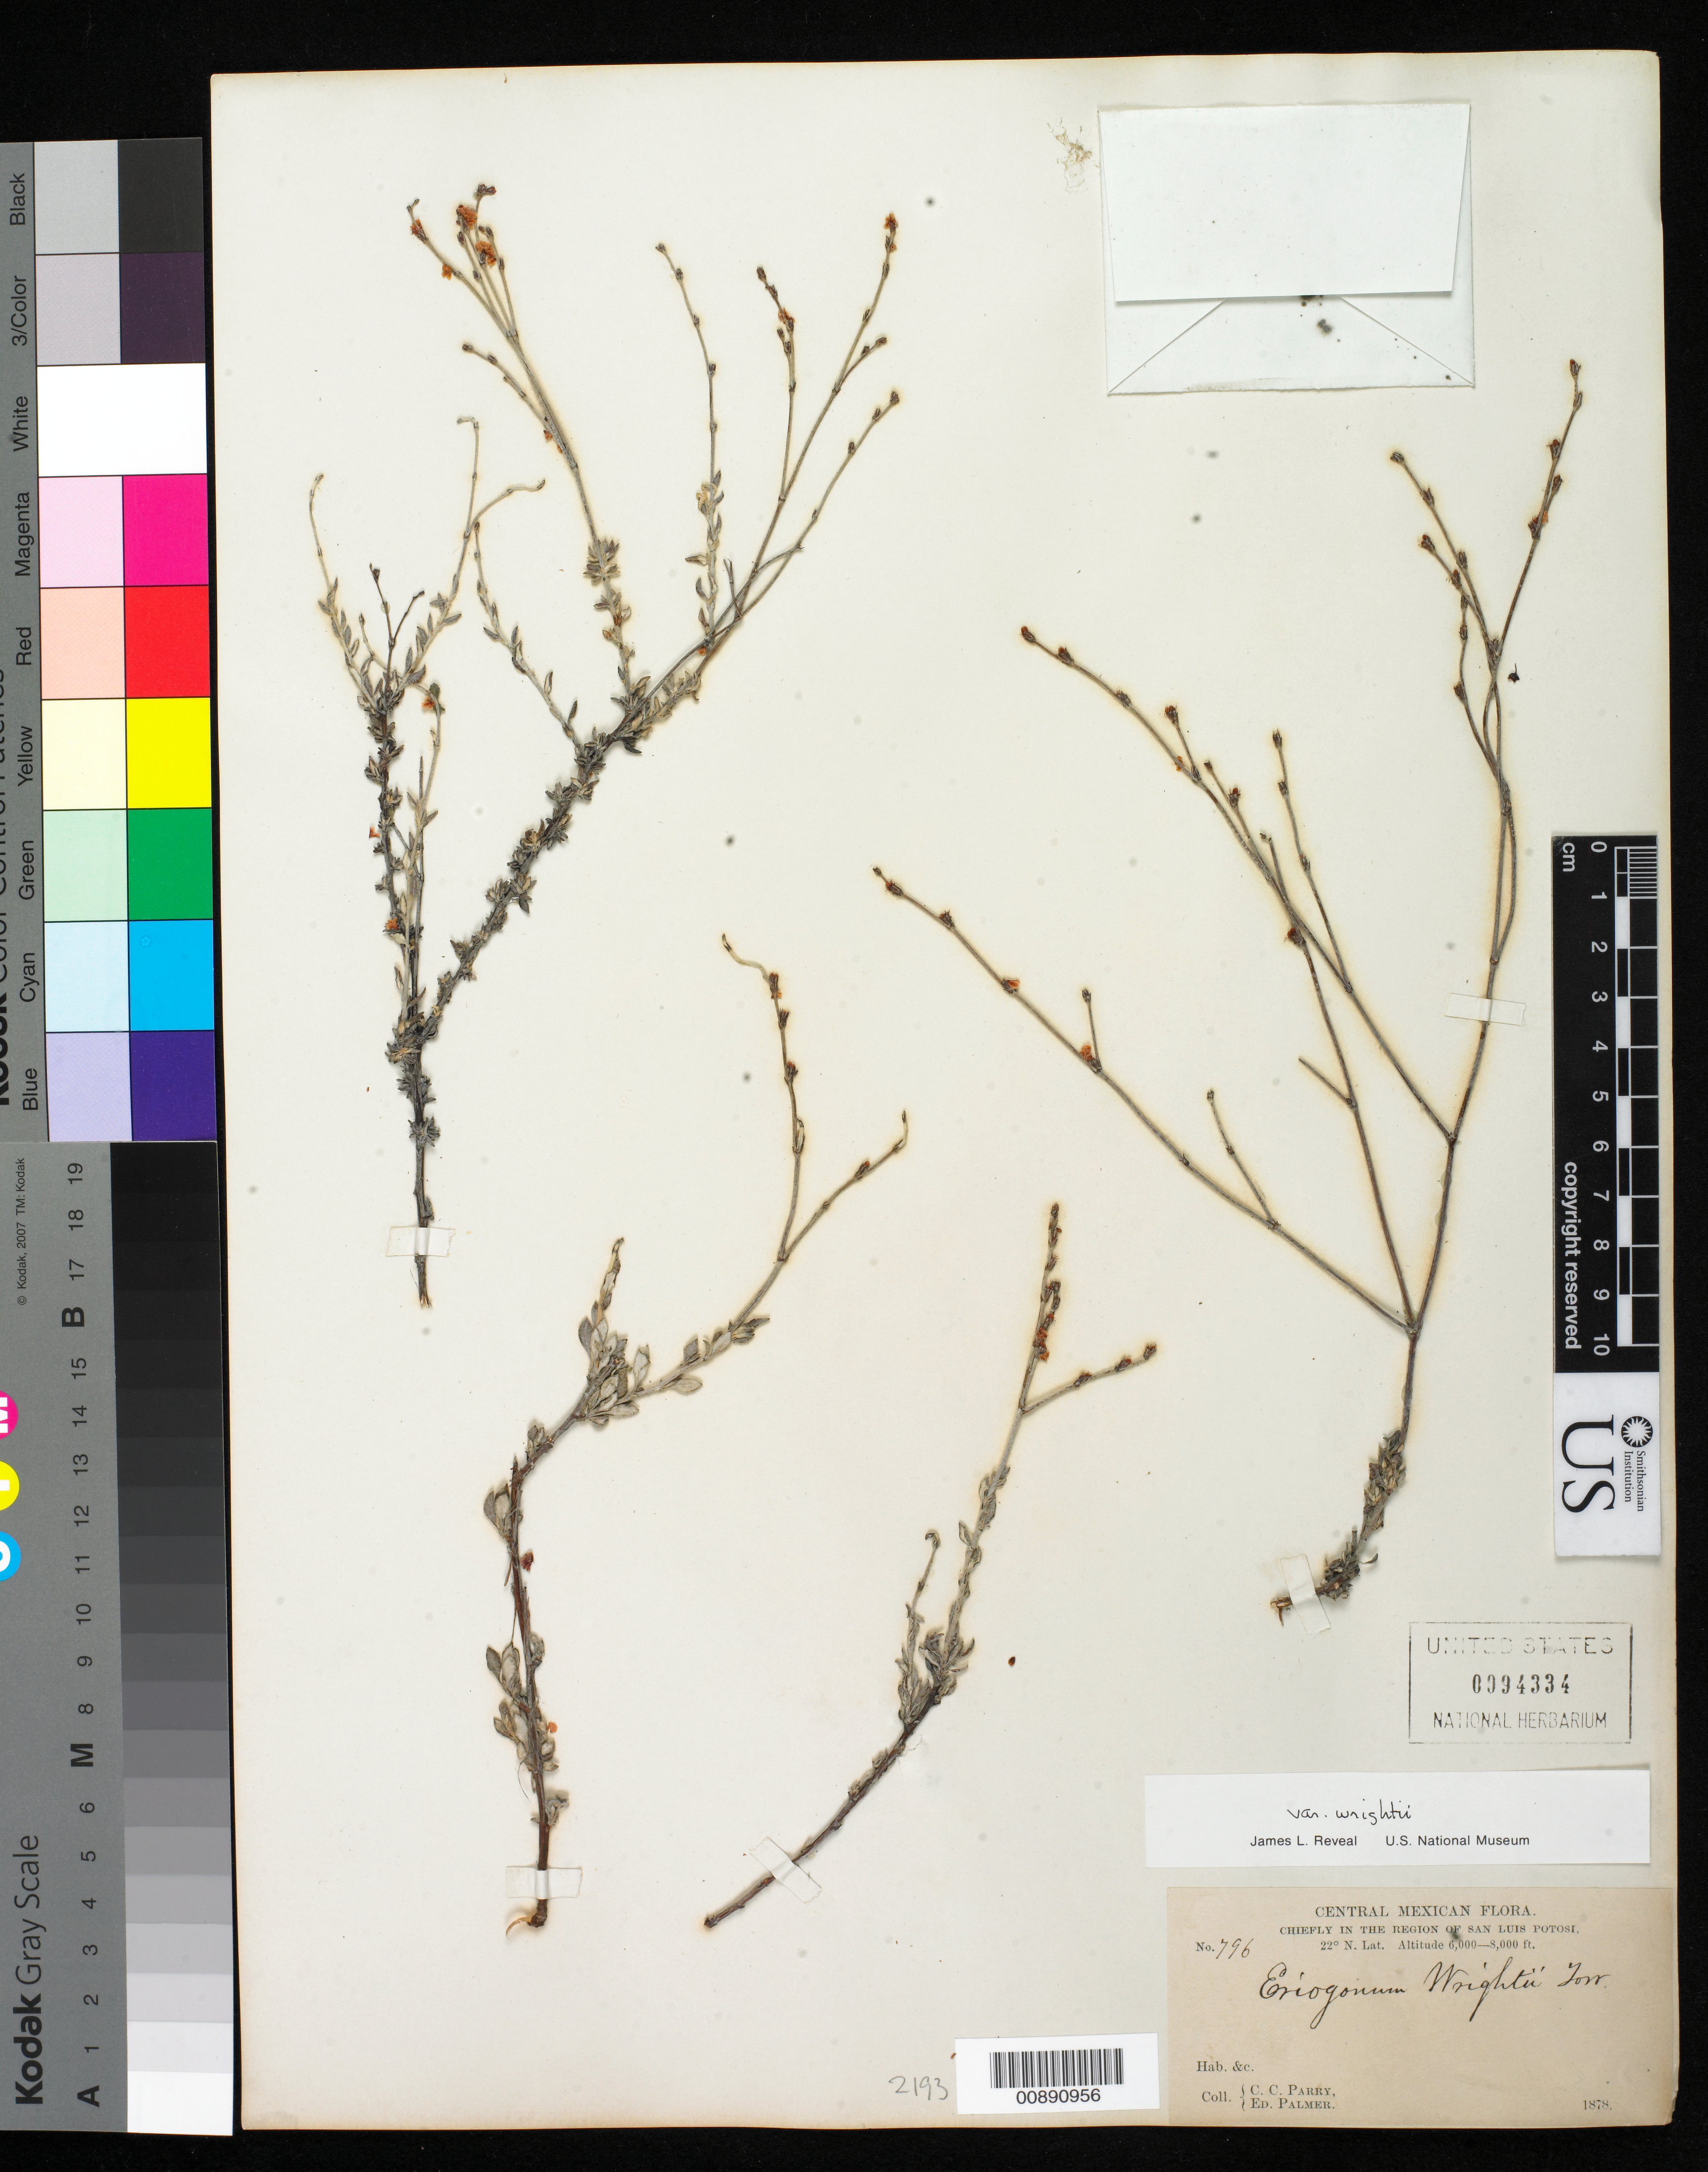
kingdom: Plantae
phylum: Tracheophyta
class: Magnoliopsida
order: Caryophyllales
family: Polygonaceae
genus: Eriogonum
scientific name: Eriogonum wrightii var. wrightii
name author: Torr. ex Benth.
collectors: C. C. Parry & E. Palmer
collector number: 796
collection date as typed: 1878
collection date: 1878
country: Mexico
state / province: San Luis Potosí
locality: Chiefly in the region of San Luis Potosí.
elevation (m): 1829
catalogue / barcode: US 94334